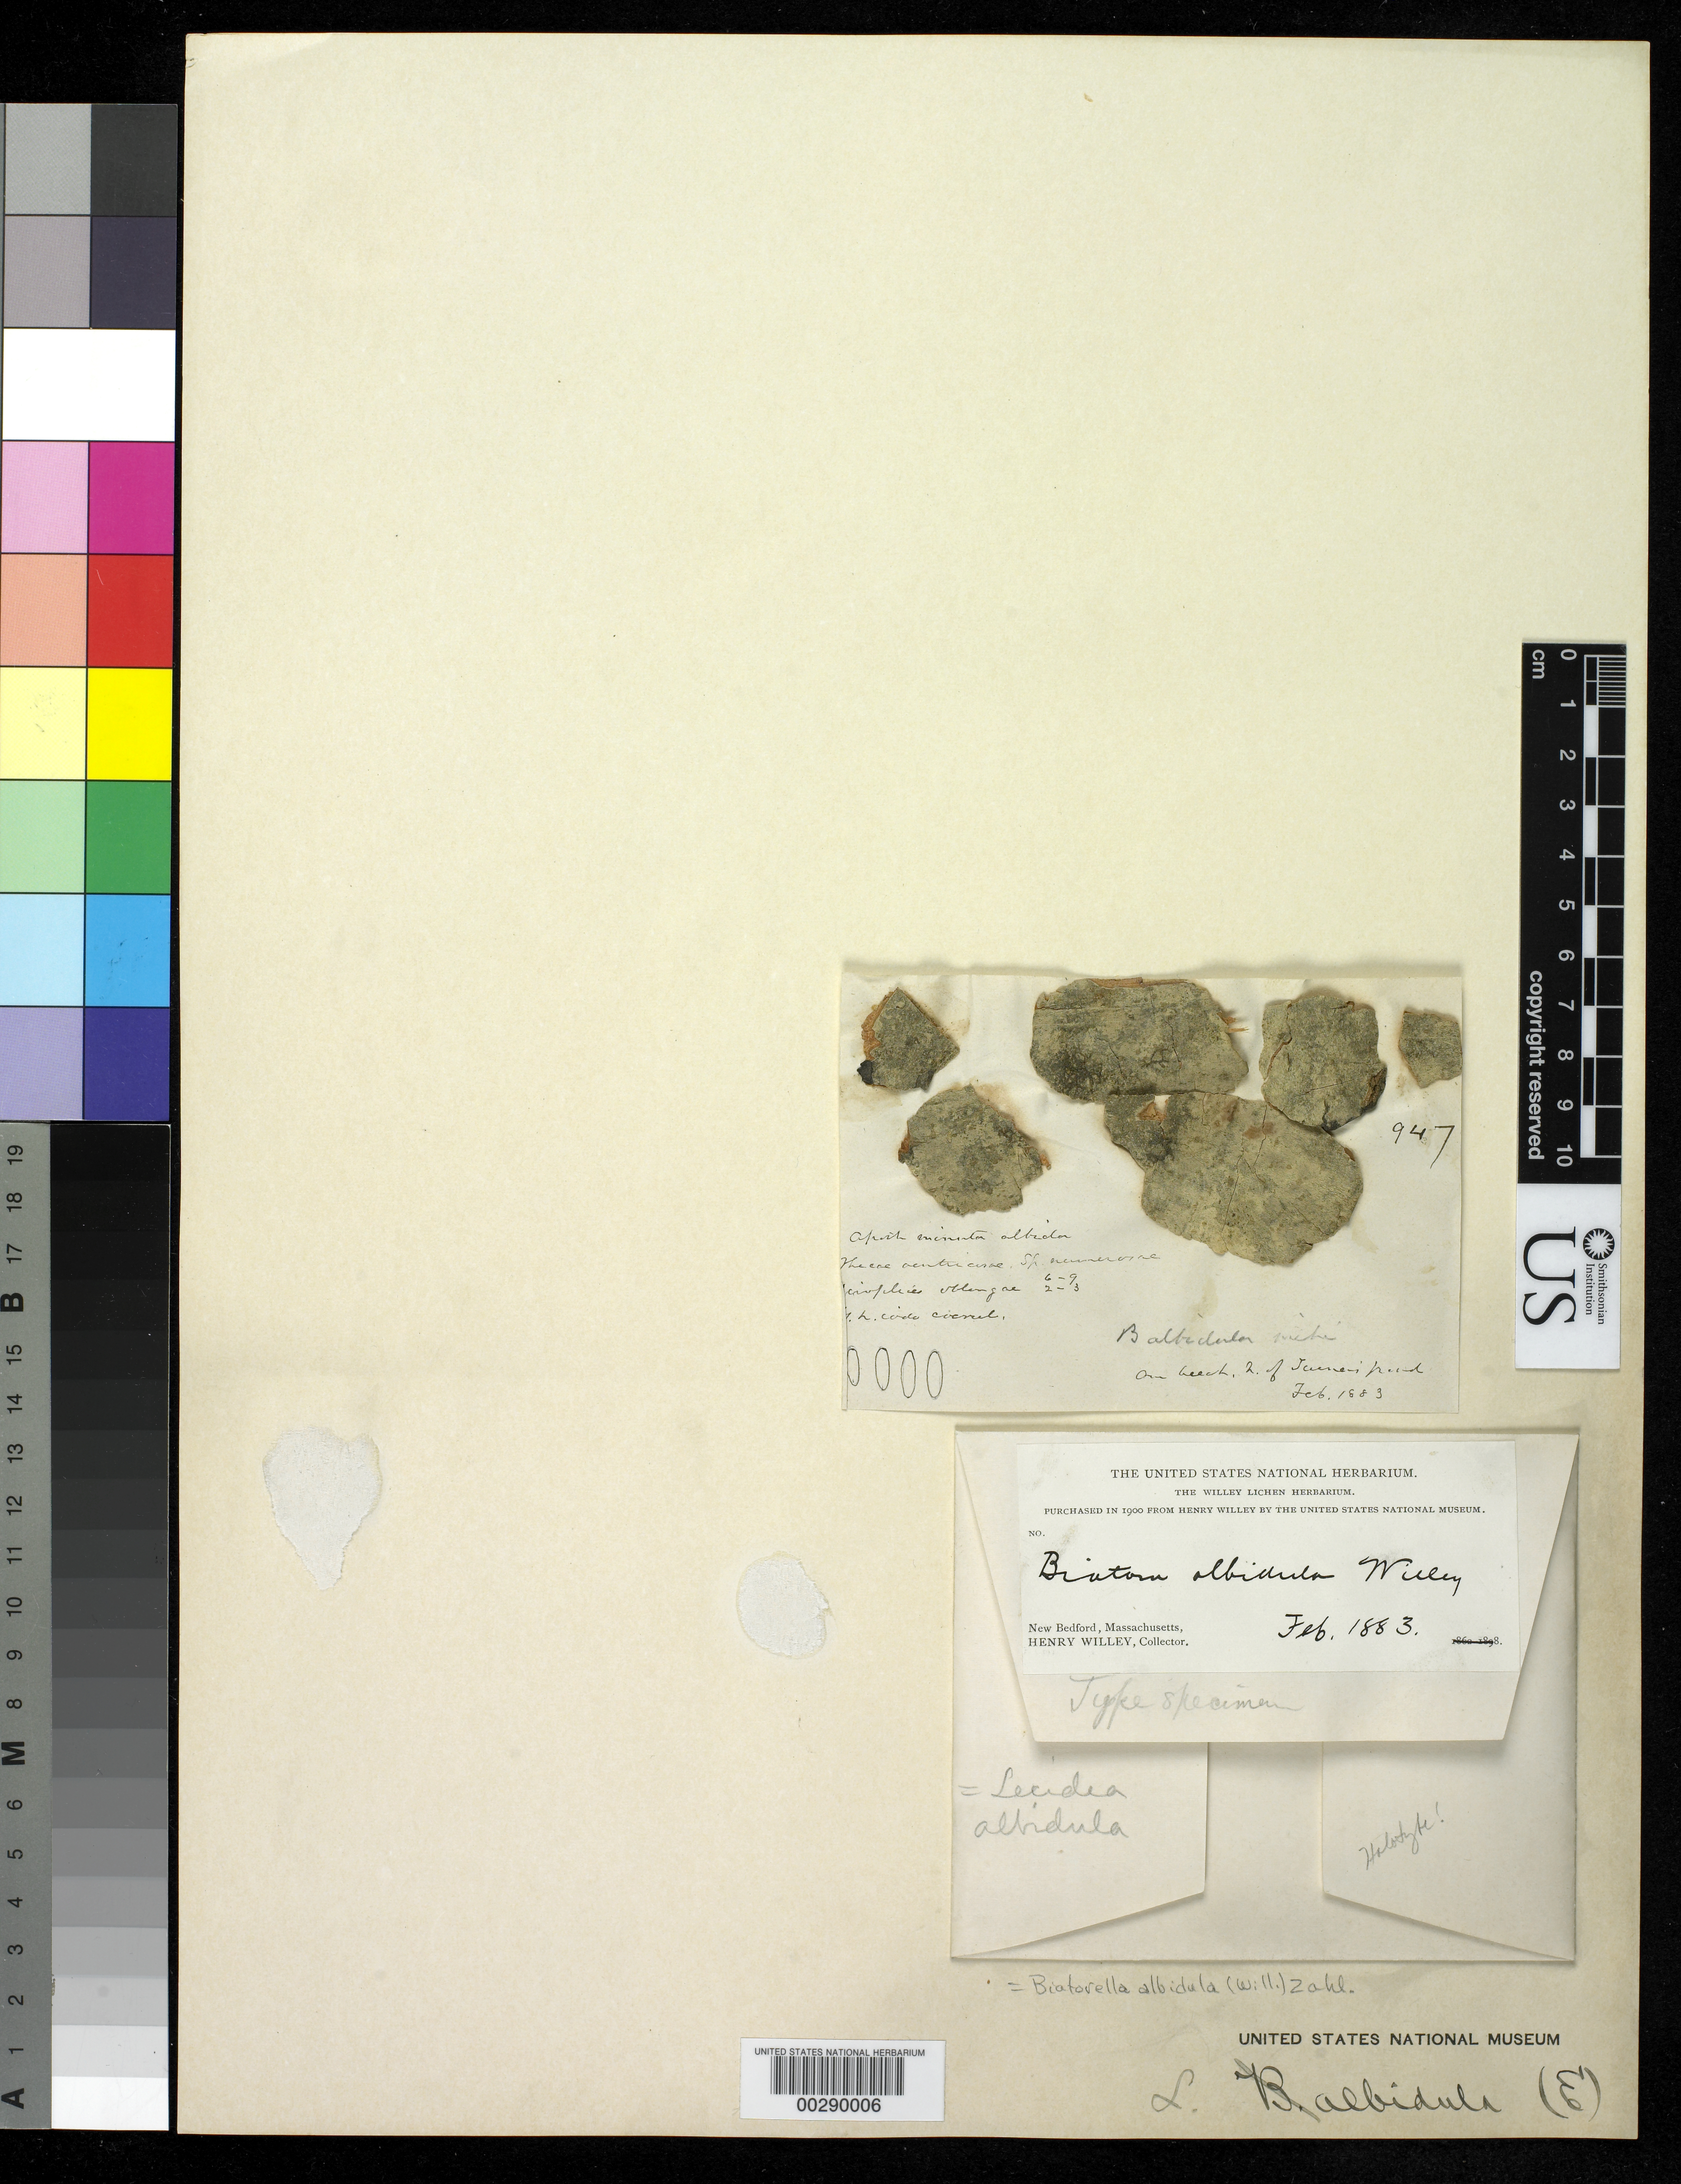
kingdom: Fungi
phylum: Ascomycota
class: Lecanoromycetes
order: Lecanorales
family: Ramalinaceae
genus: Biatora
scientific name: Biatora albidula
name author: Willey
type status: Holotype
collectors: H. Willey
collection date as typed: Feb 1883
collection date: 1883-02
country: United States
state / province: Massachusetts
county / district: Bristol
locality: New Bedford.